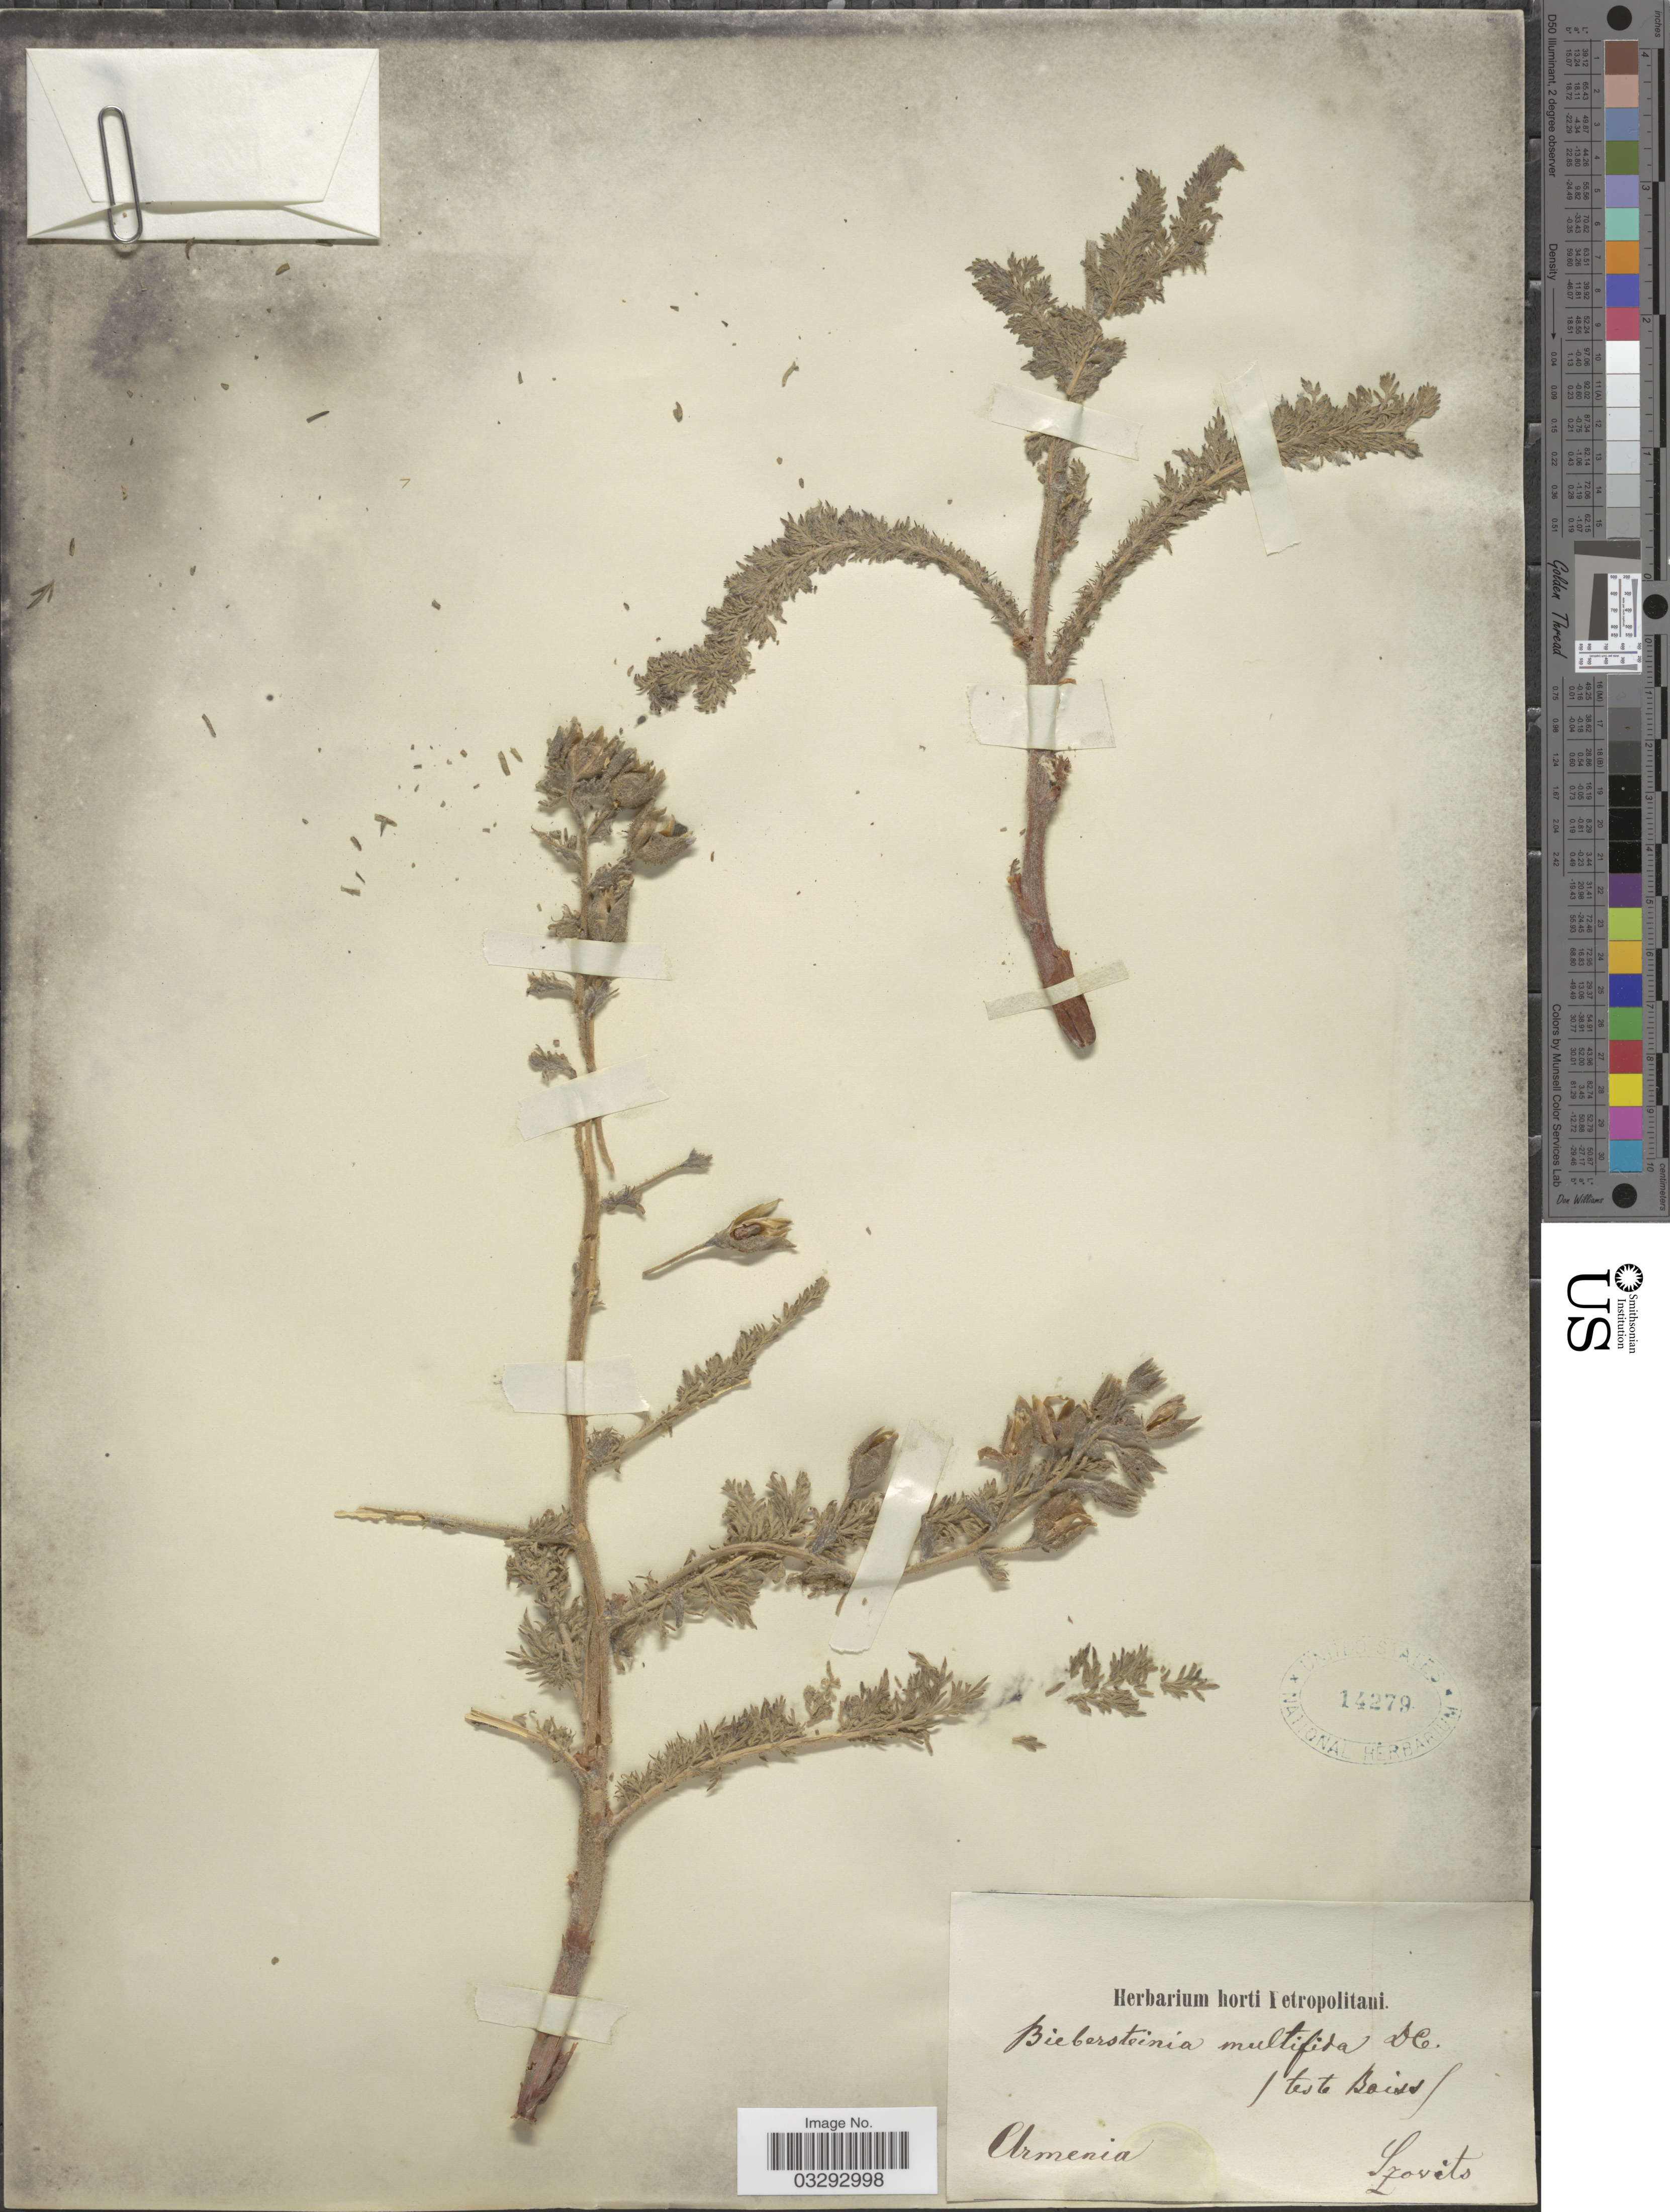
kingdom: Plantae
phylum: Tracheophyta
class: Magnoliopsida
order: Sapindales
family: Biebersteiniaceae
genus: Biebersteinia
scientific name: Biebersteinia multifida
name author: DC.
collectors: Szovits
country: Armenia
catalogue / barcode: US 14279